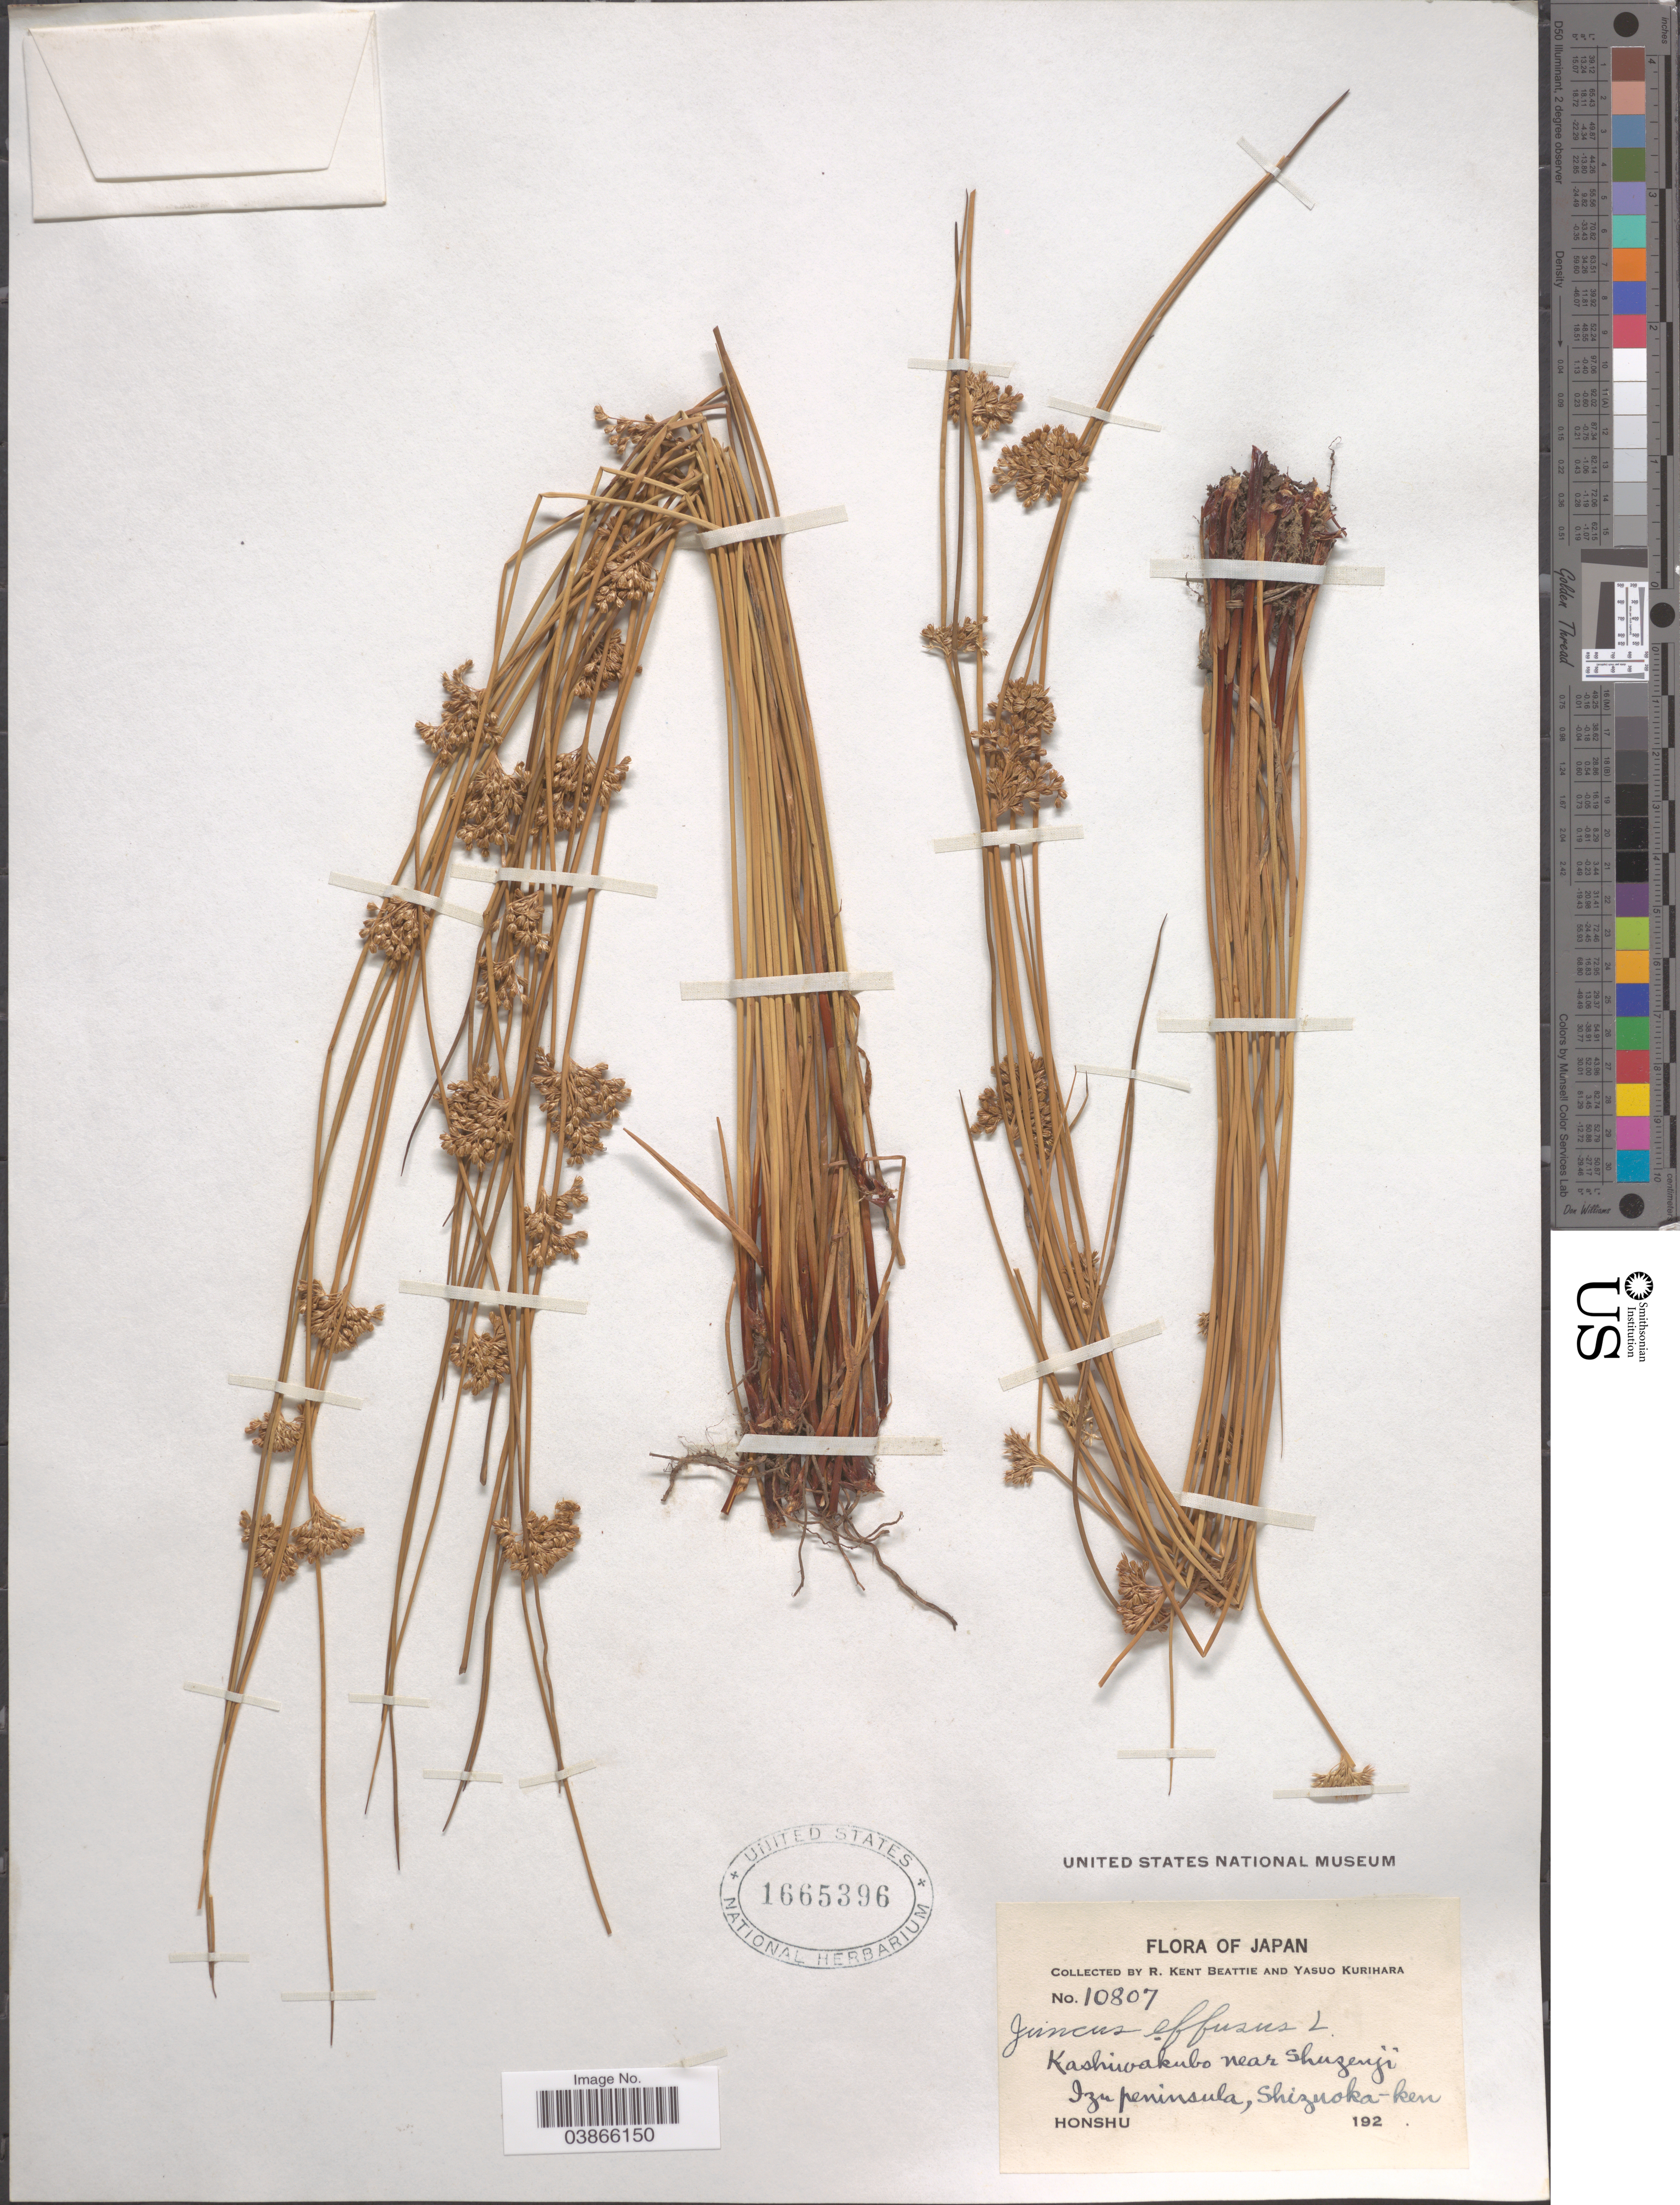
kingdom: Plantae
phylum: Tracheophyta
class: Liliopsida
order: Poales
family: Juncaceae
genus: Juncus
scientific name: Juncus effusus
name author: L.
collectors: R. K. Beattie & Y. Kurihara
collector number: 10807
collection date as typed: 192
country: Japan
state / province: Sizuoka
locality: Kashiwakubo near Shuzenji, Izu peninsula, Shizuoka-ken. Honshu.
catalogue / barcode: US 1665396